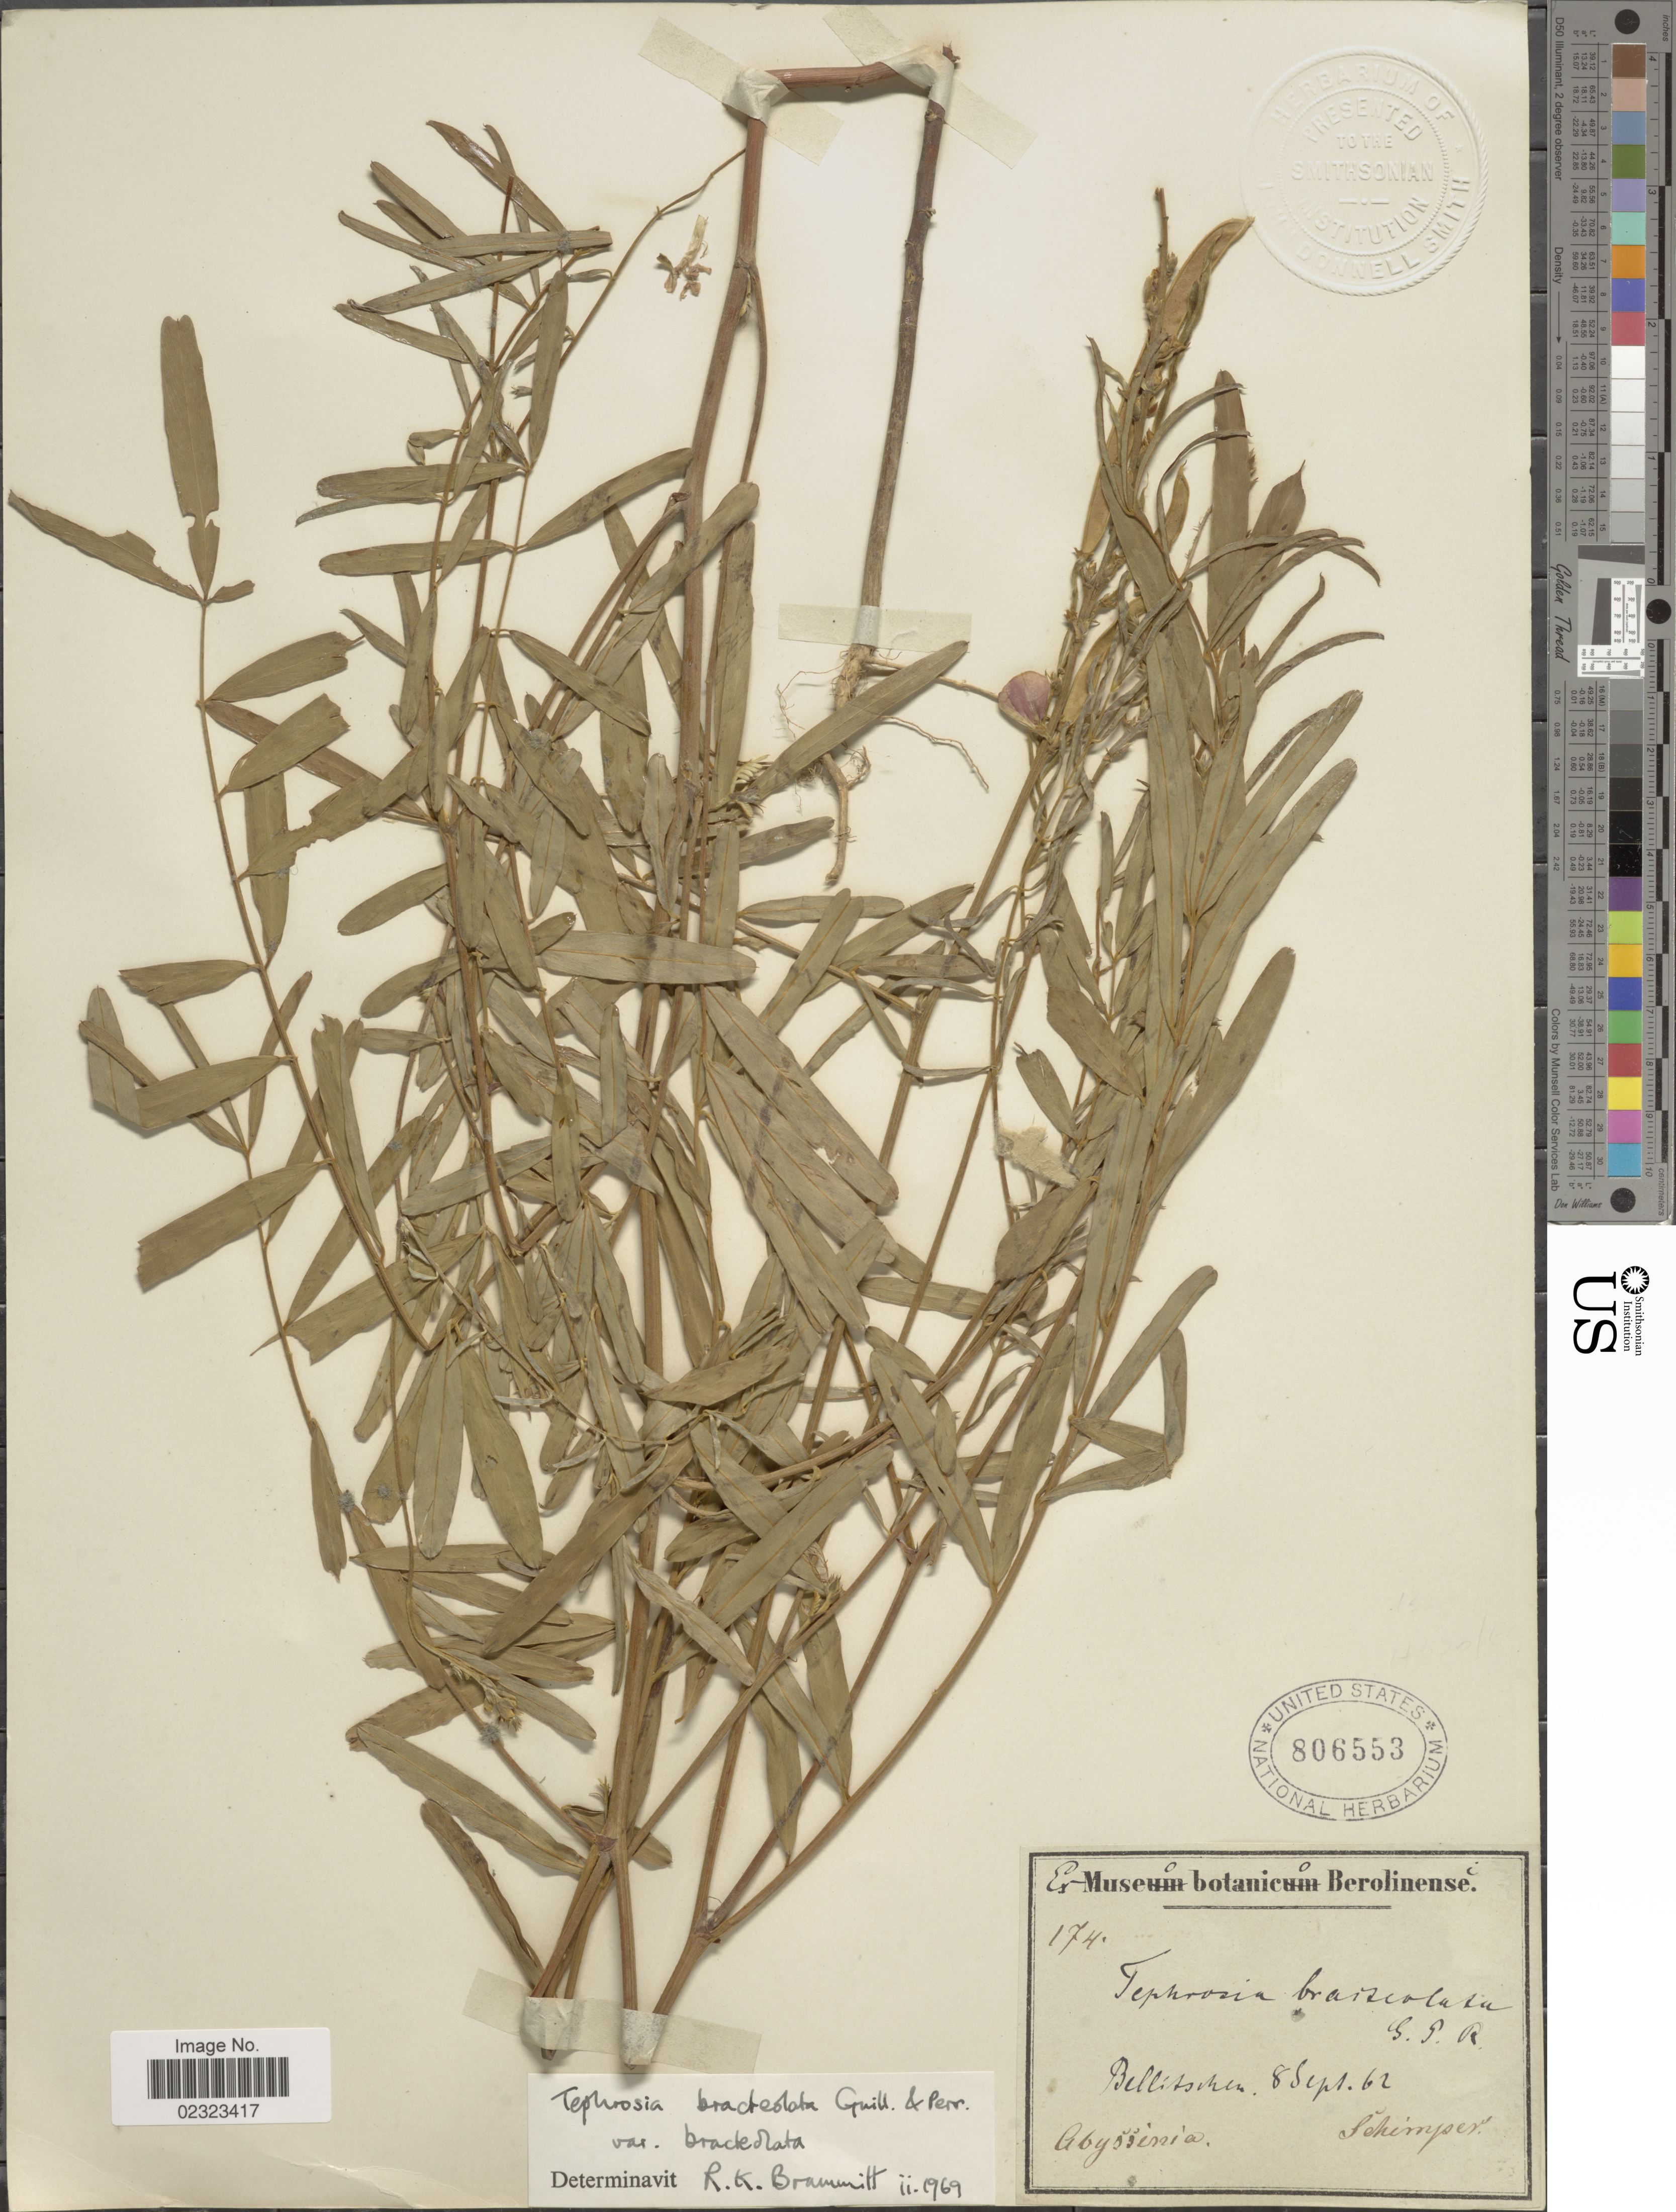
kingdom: Plantae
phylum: Tracheophyta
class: Magnoliopsida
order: Fabales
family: Fabaceae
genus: Tephrosia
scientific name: Tephrosia bracteolata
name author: Guill. & Perr.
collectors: -. Schimper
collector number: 174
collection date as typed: Transcribed d/m/y: 8/9/62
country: Eritrea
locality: Abyssinia, Bellitschen. [interpreted]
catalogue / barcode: US 806553